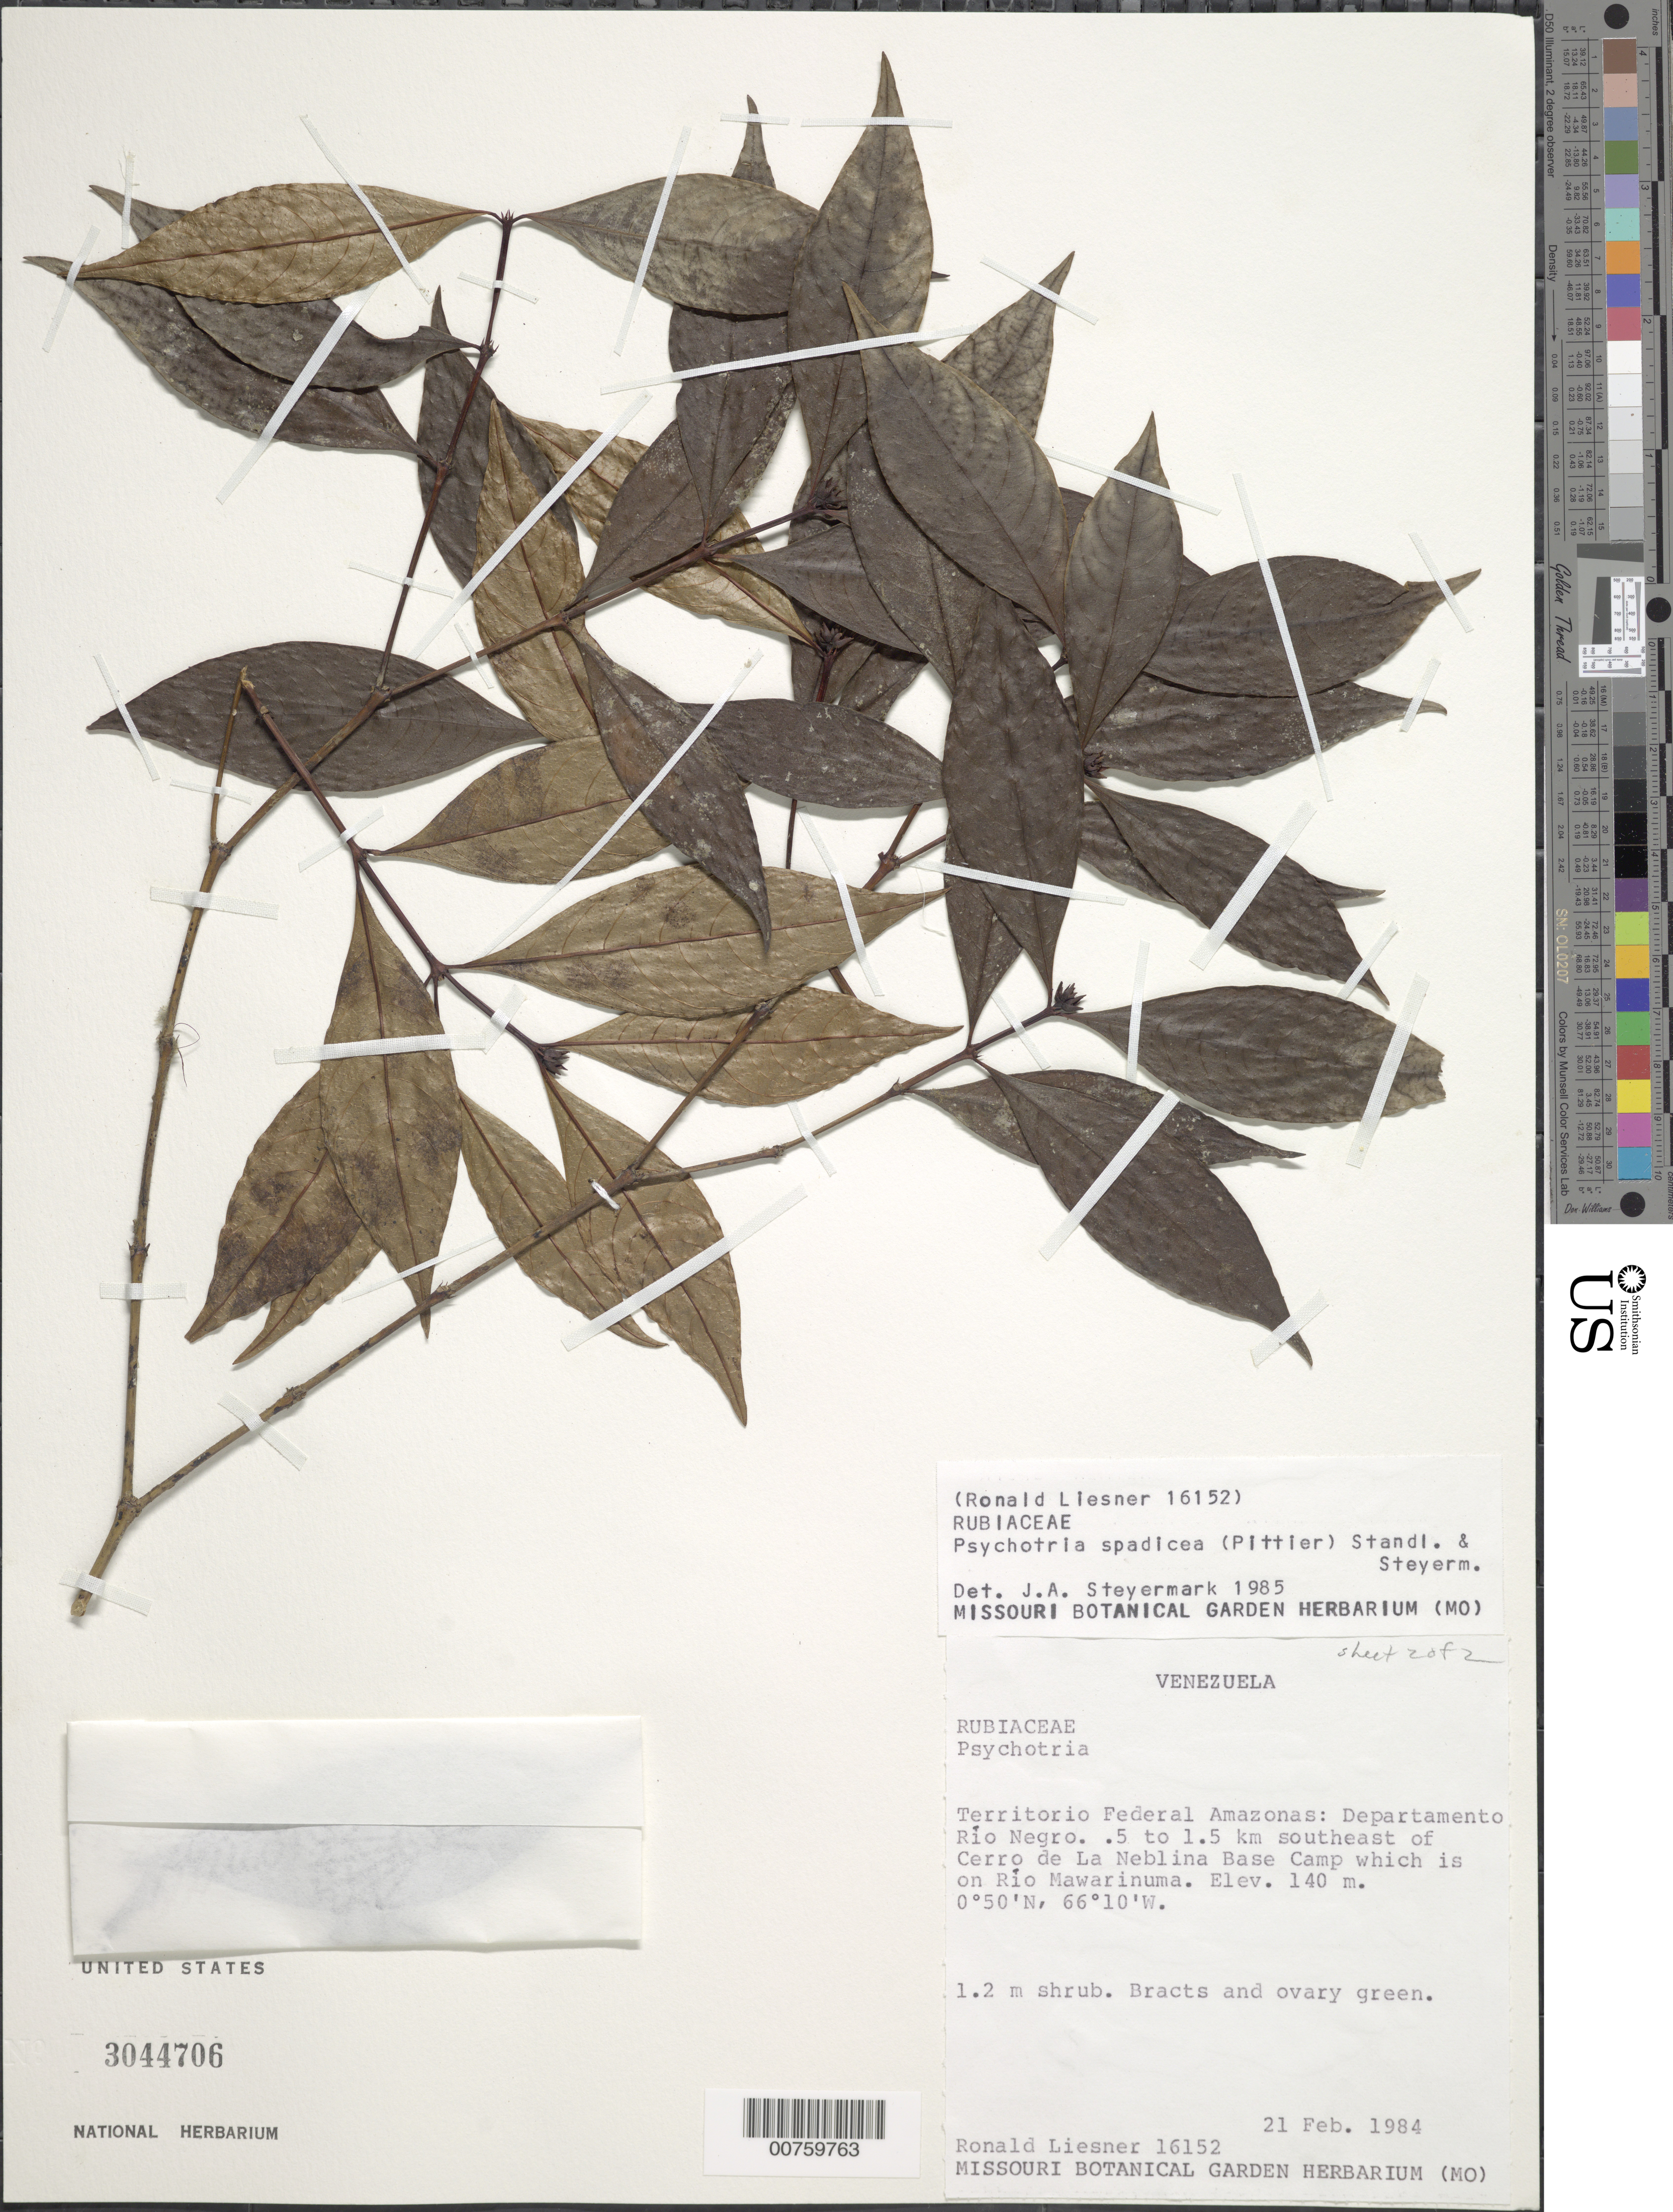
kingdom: Plantae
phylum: Tracheophyta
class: Magnoliopsida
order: Gentianales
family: Rubiaceae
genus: Psychotria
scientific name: Psychotria spadicea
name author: (Pittier) Standl. & Steyerm.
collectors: R. L. Liesner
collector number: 16152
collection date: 1984-02-21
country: Venezuela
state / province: Amazonas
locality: Territorio Federal Amazonas: Departamento Rio Negro, 5 to 1.5 km southeast of Cerro de La Neblina Base Camp whic is on Rio Mawarinuma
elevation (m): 140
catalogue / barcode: US 3044706